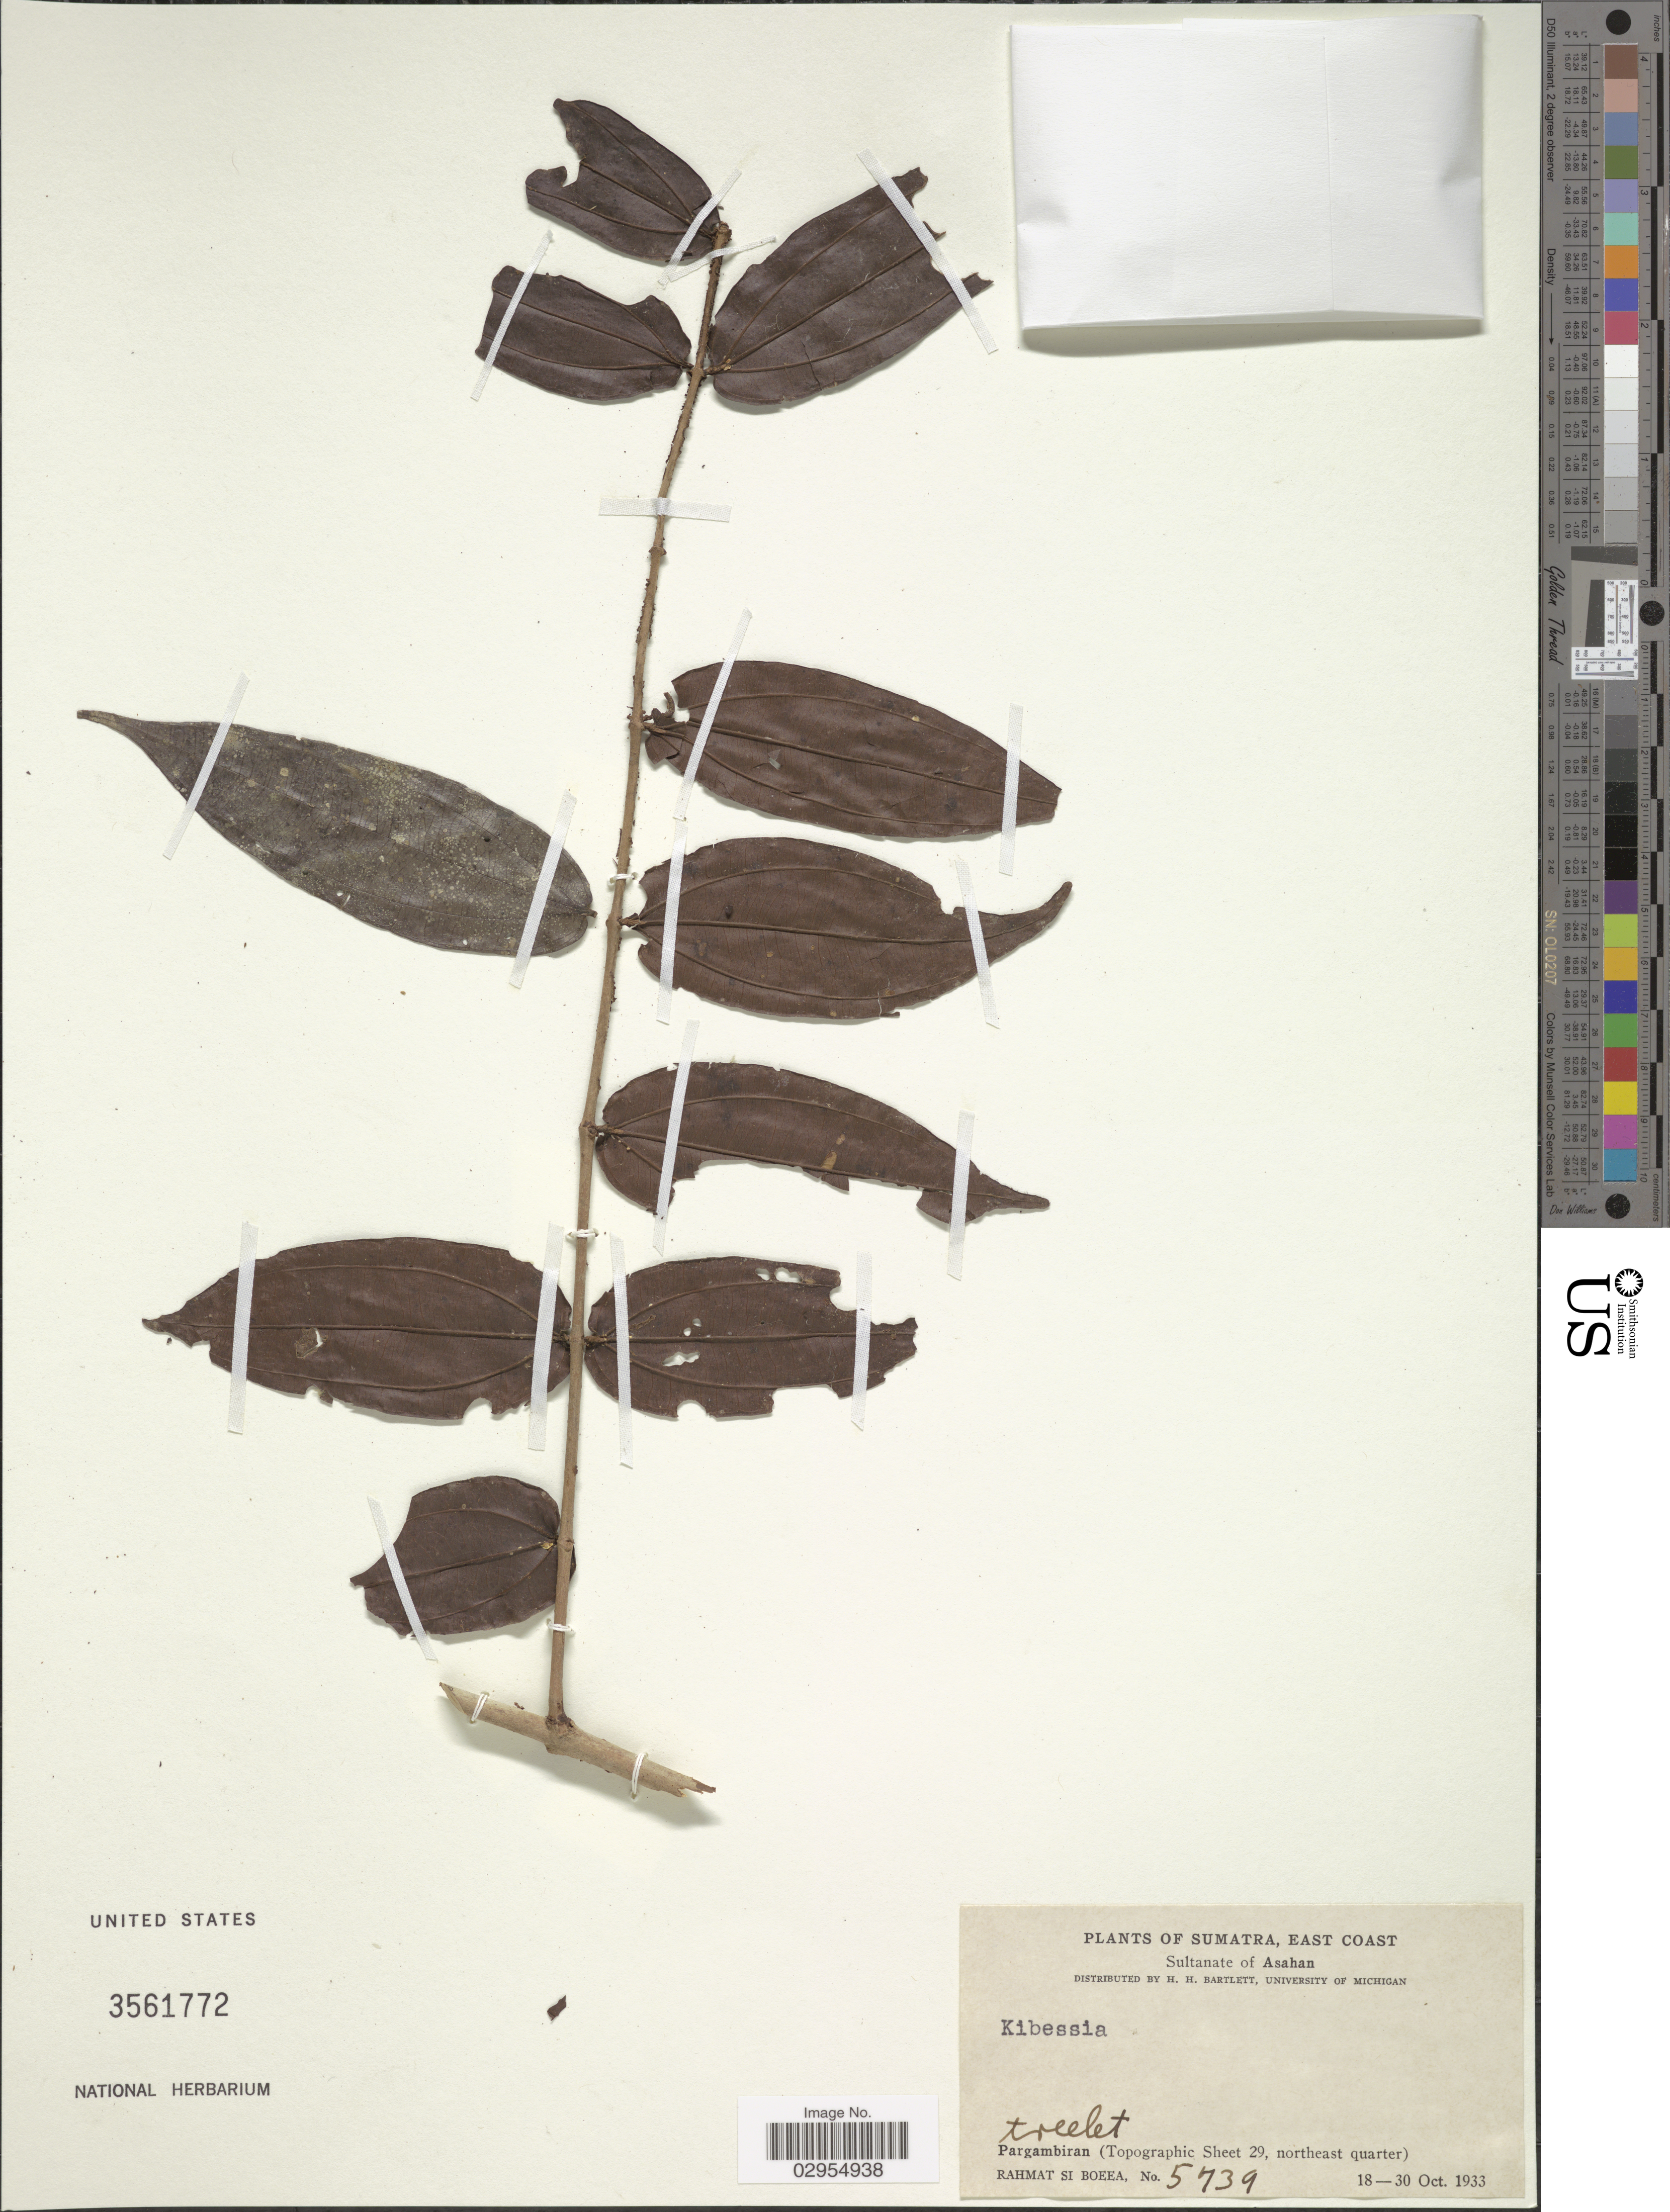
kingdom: Plantae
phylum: Tracheophyta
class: Magnoliopsida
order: Myrtales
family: Melastomataceae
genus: Pternandra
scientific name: Pternandra azurea var. cordata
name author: (Korth.) J.F. Maxwell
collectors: Rahmat Si Boeea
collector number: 5739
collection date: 1933-10-18/1933-10-30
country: Indonesia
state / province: Sumatra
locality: East Coast. Sultanate of Asahan. Pargambiran (Topographic Sheet 29, northeast quarter).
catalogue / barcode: US 3561772